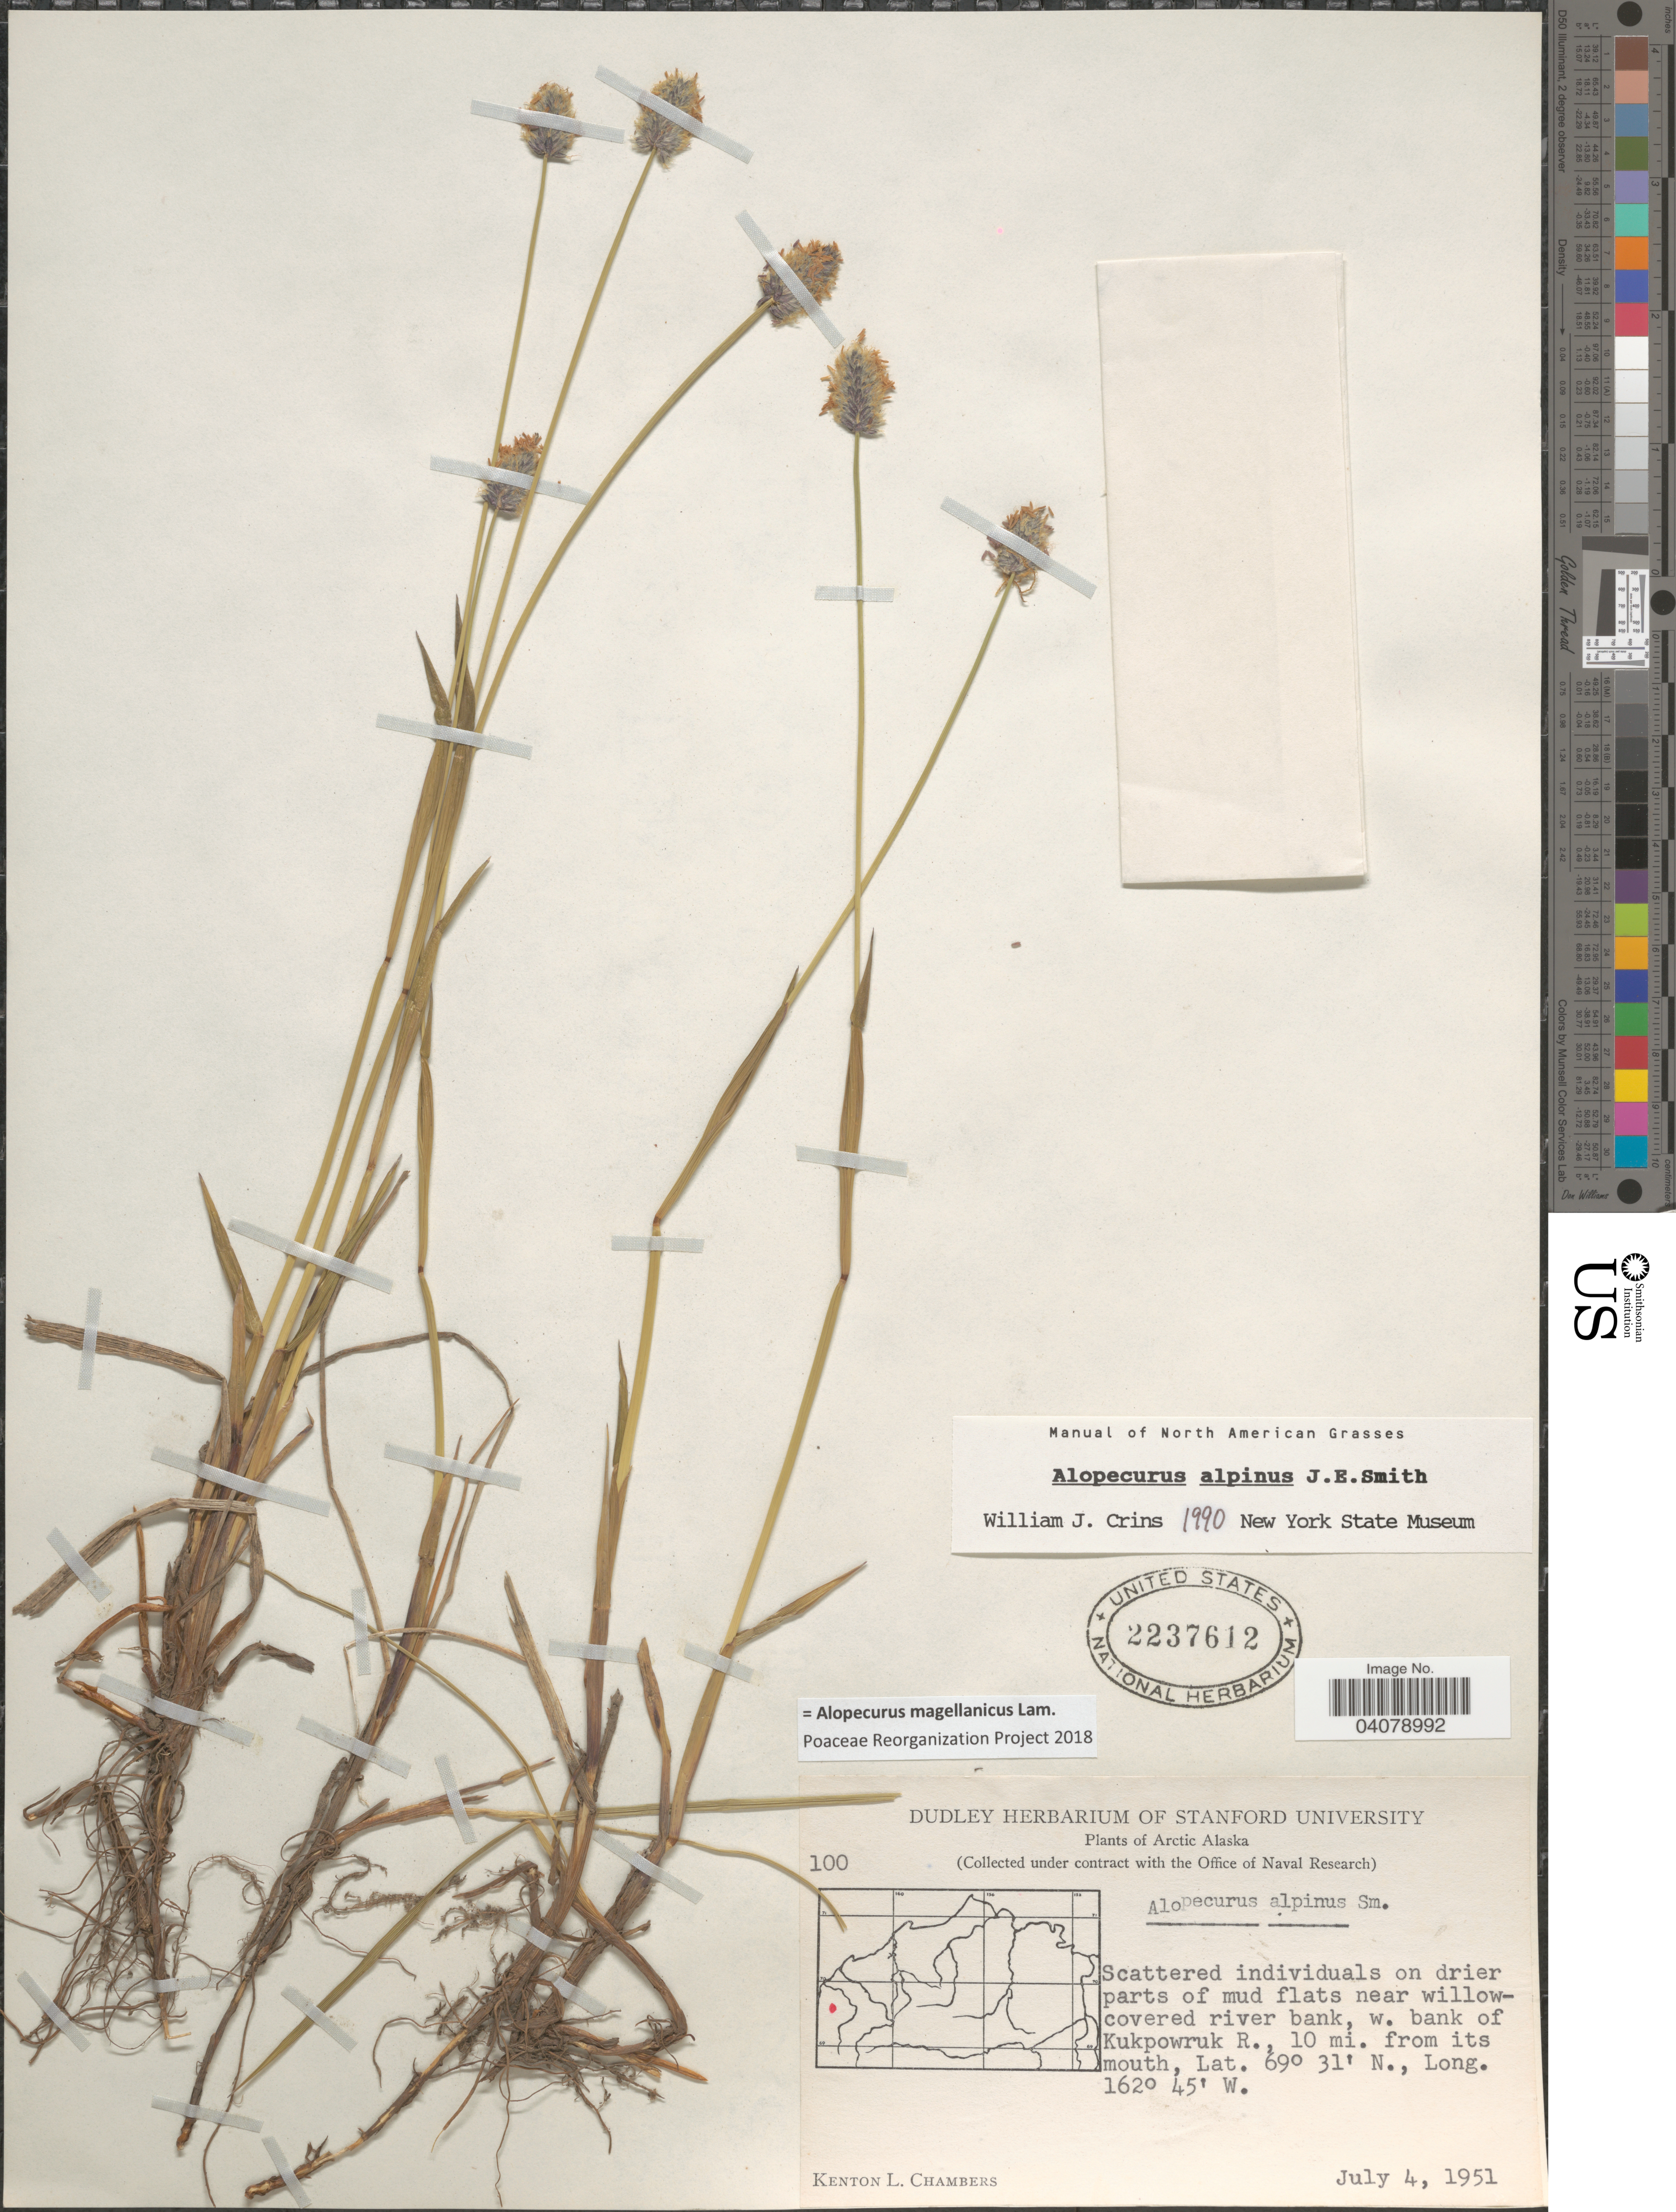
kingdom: Plantae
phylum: Tracheophyta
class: Liliopsida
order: Poales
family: Poaceae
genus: Alopecurus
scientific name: Alopecurus magellanicus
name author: Lam.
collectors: K. L. Chambers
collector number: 100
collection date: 1951-07-04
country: United States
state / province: Alaska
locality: Arctic Alaska. Scattered individuals on drier parts of mud flats near willow-covered river bank, W. bank of Kukpowruk R., 10 mi. from its mouth.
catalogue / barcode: US 2237612